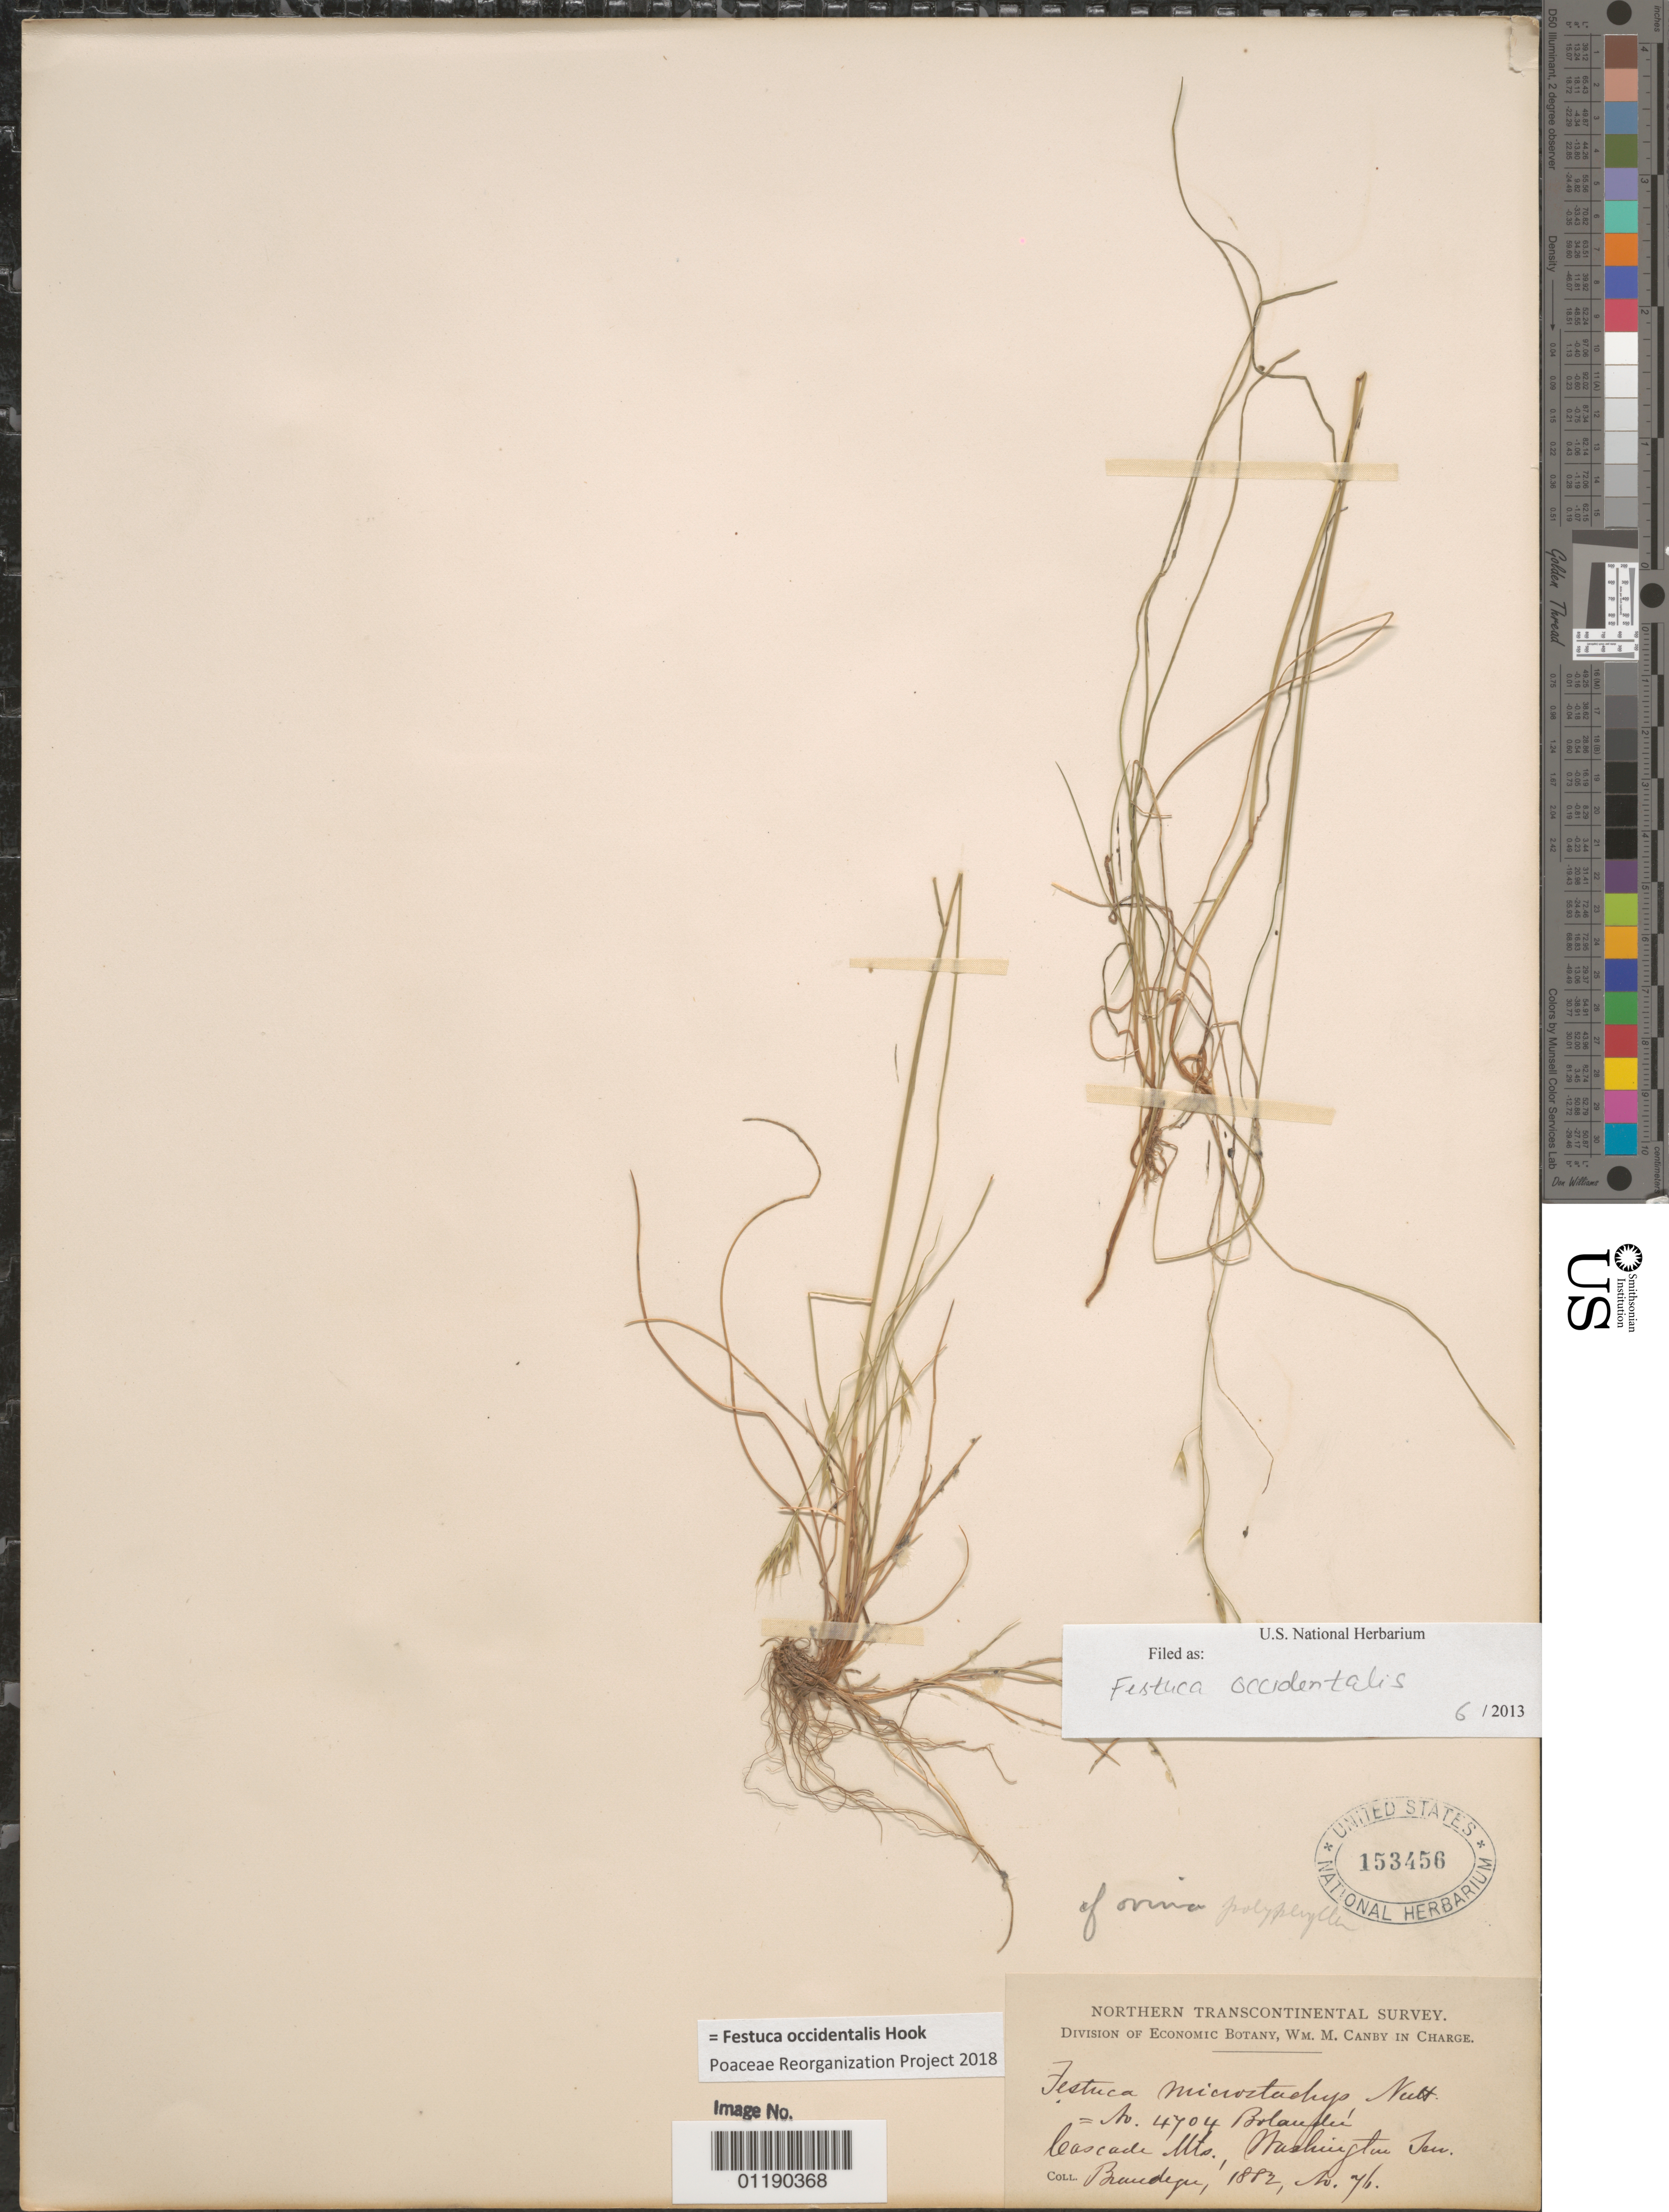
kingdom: Plantae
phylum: Tracheophyta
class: Liliopsida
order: Poales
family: Poaceae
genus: Festuca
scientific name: Festuca occidentalis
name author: Hook.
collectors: -- Brandegee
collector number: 4704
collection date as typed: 1882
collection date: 1882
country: United States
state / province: Washington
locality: Cascade Mts.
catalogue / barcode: US 153456